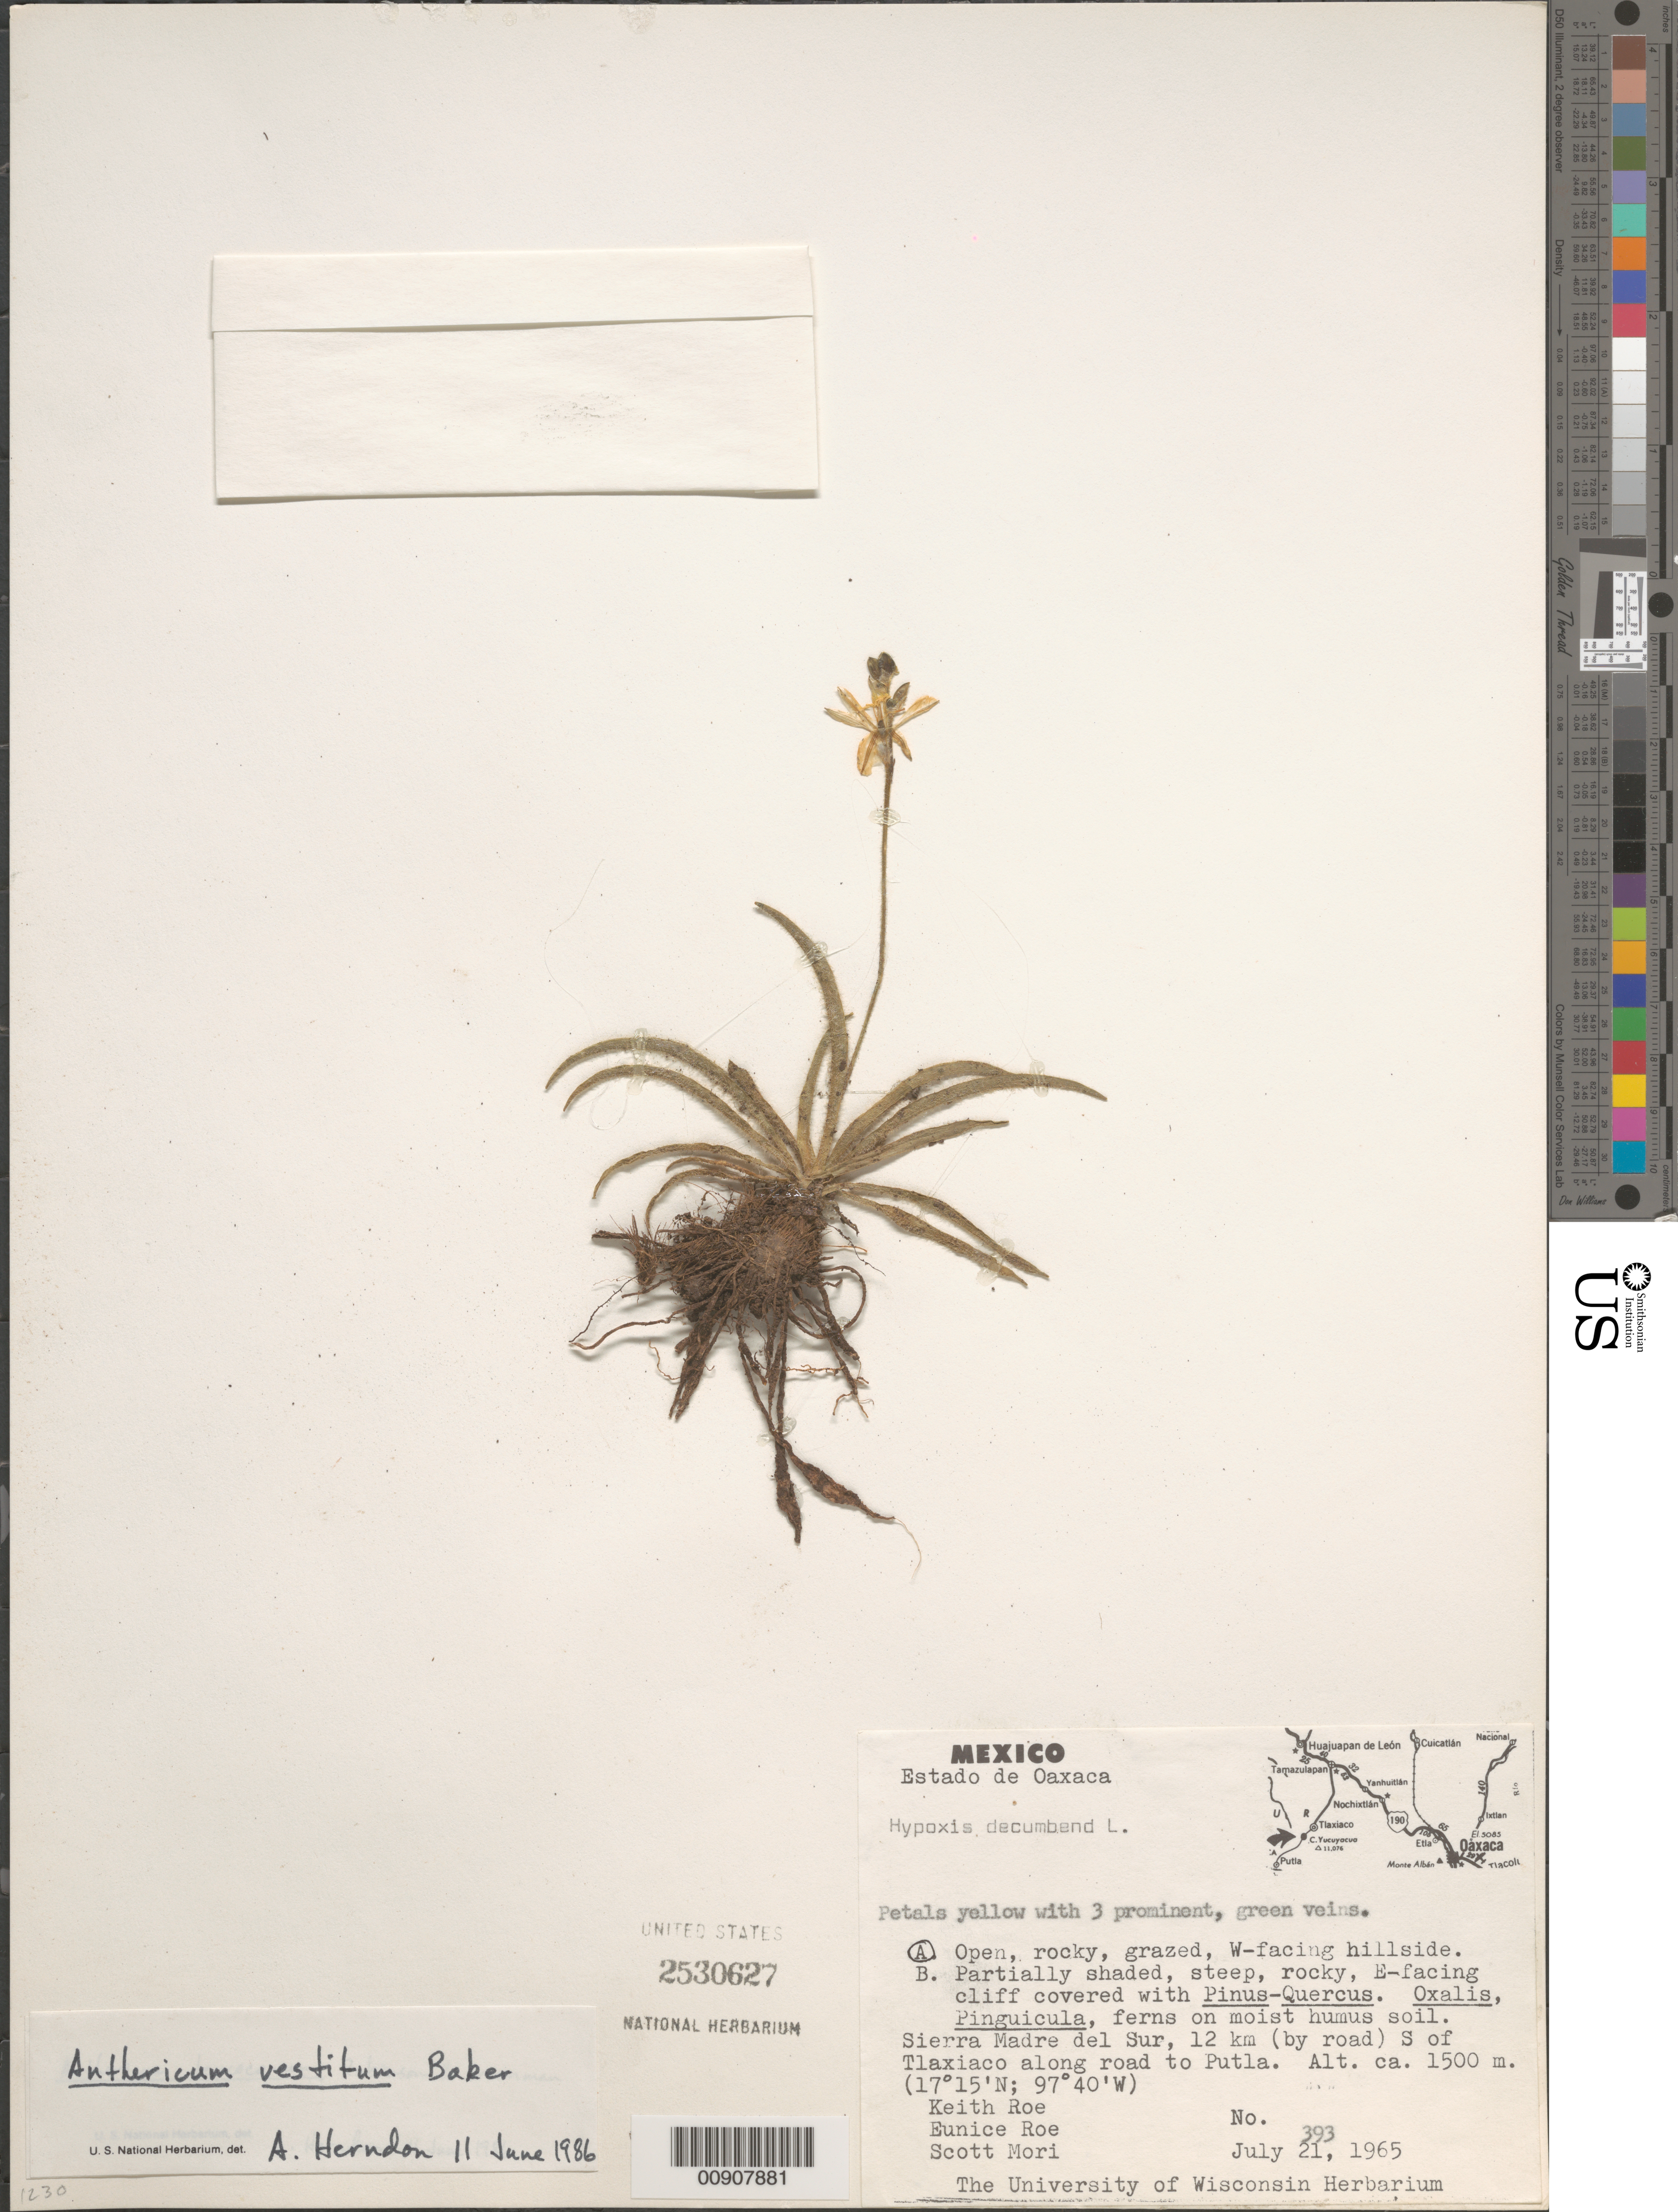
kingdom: Plantae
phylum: Tracheophyta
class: Liliopsida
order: Asparagales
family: Asparagaceae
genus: Anthericum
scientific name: Anthericum vestitum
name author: Baker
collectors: K. E. Roe, E. Roe & S. Mori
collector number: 393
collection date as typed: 21 Jul 1965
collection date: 1965-07-21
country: Mexico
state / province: Oaxaca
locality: Oaxaca: Sierra Madre del Sur, 12 km (by road) S of Tlaxiaco along road to Putla.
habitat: Open, rocky, grazed, W-facing hillside.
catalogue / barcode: US 2530627